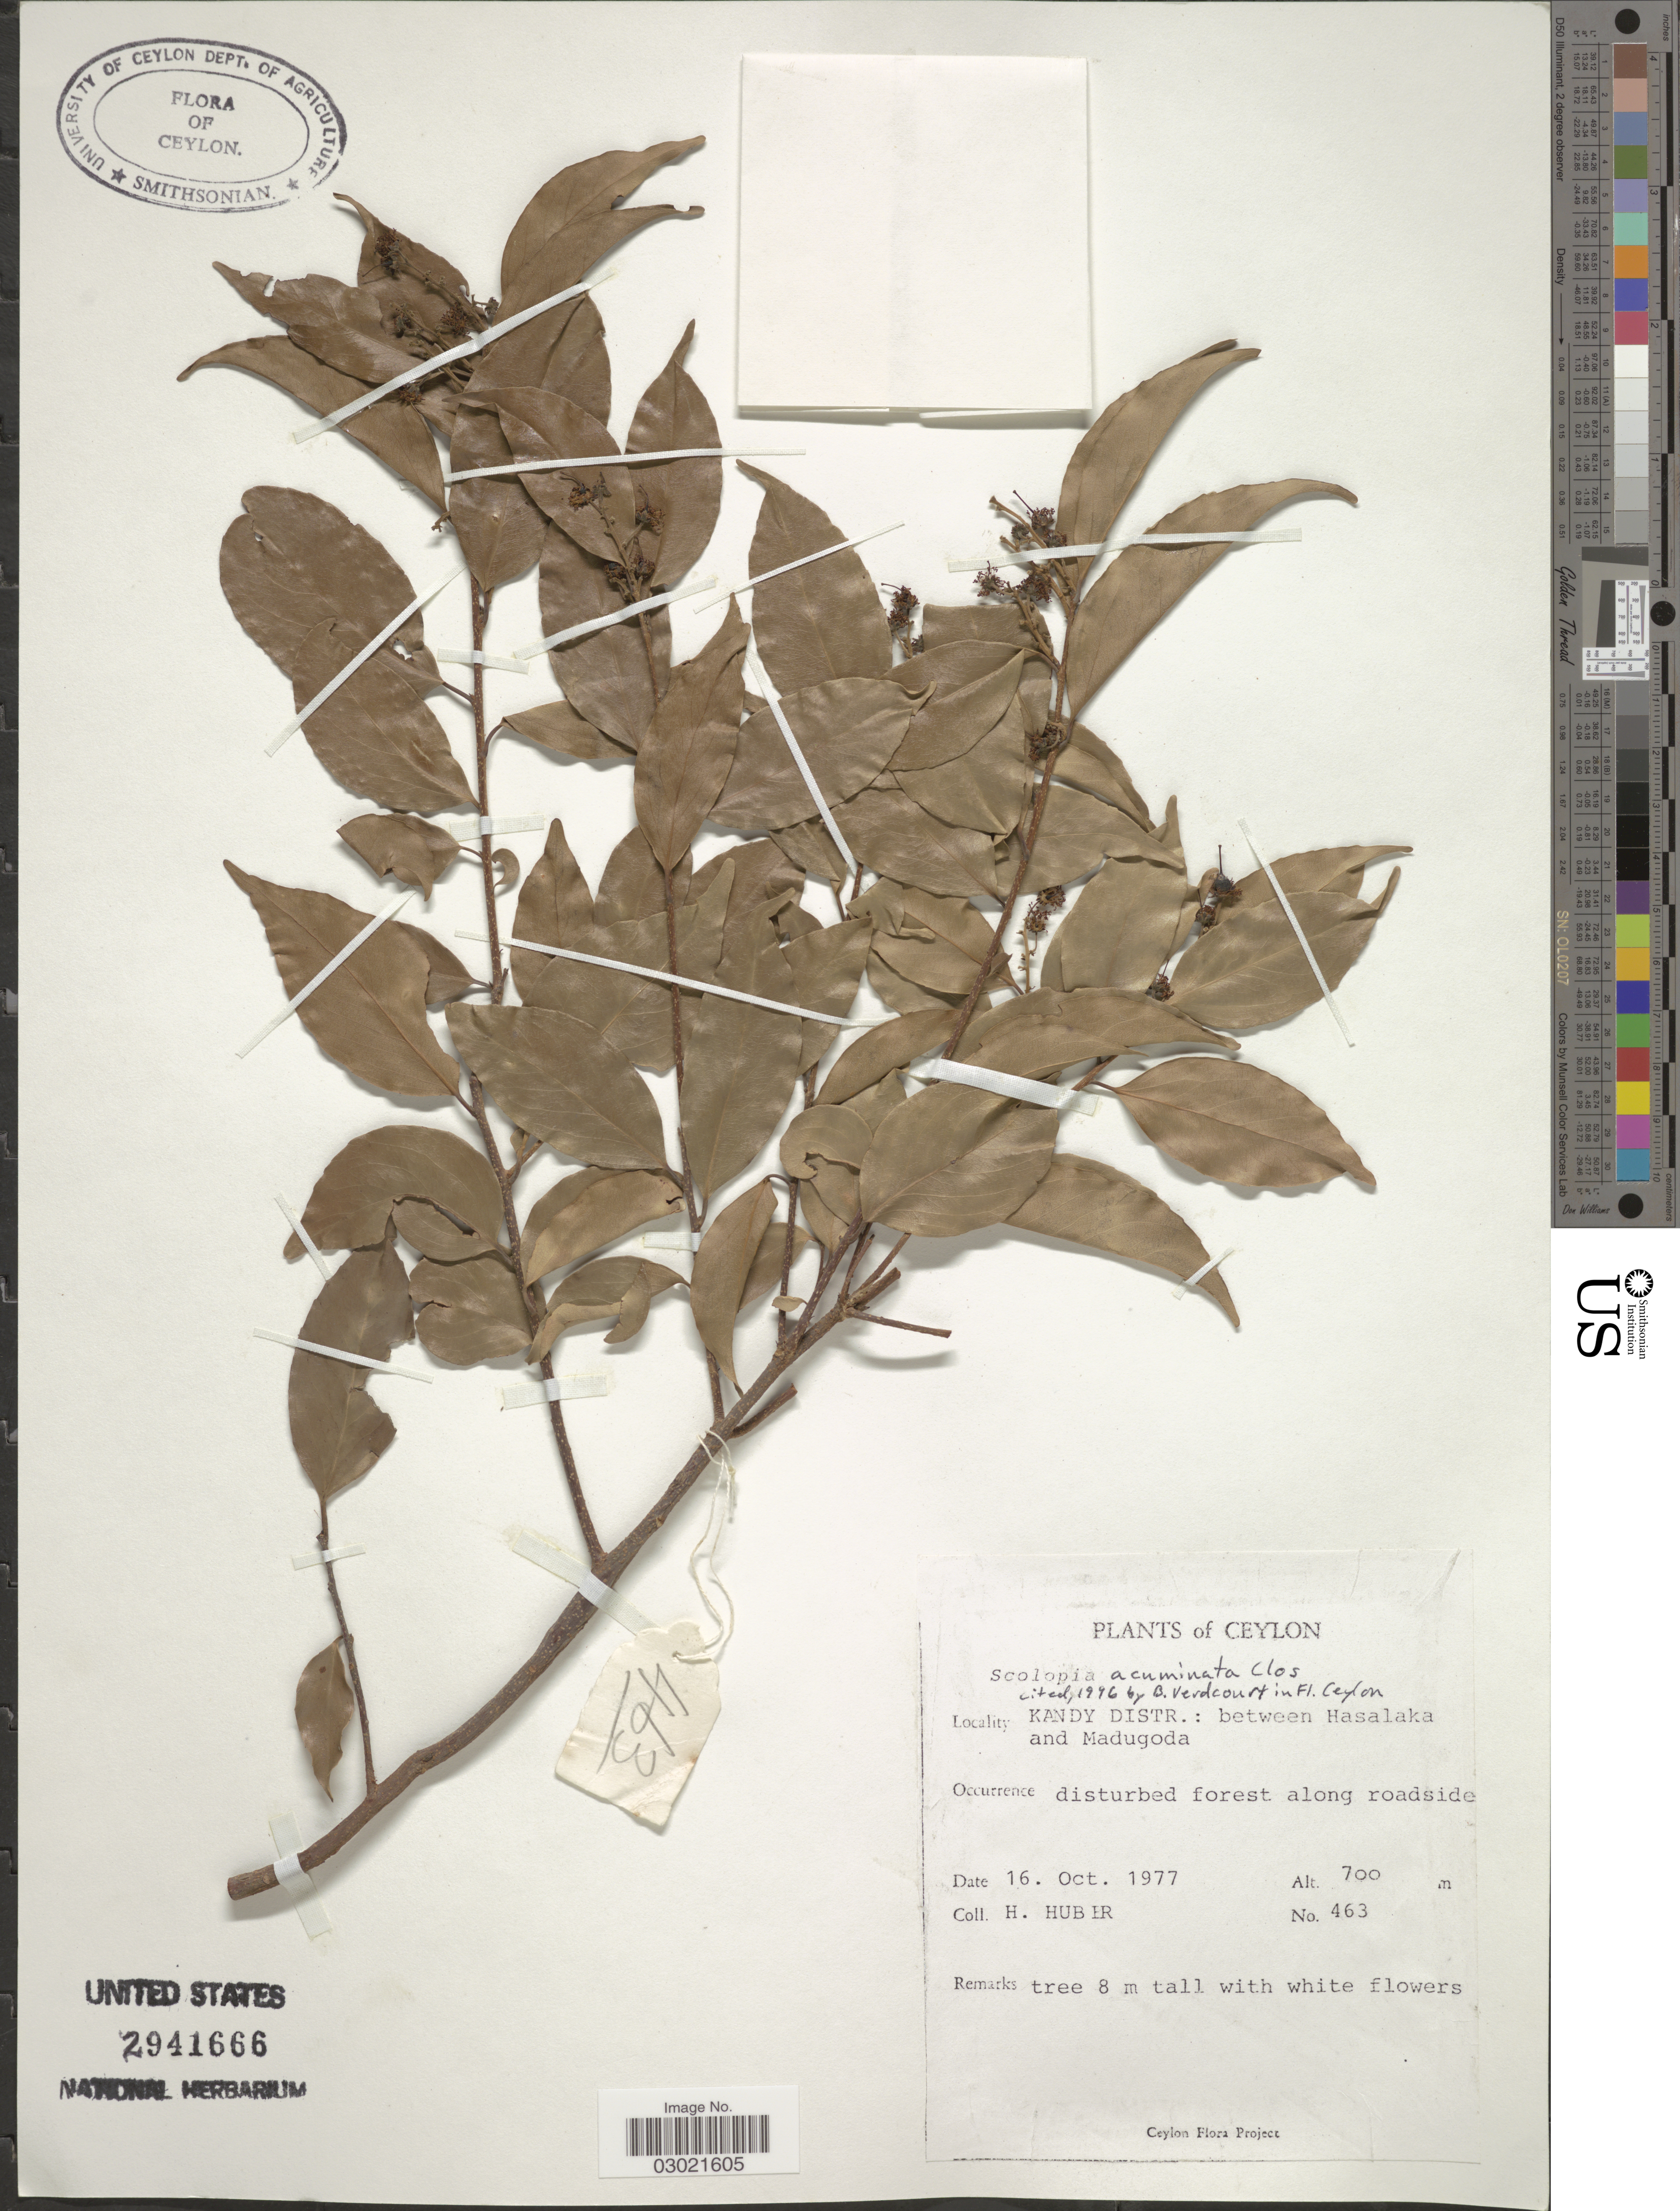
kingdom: Plantae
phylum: Tracheophyta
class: Magnoliopsida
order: Malpighiales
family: Salicaceae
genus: Scolopia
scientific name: Scolopia acuminata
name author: Clos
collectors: H. Huber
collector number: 463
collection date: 1977-10-16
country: Sri Lanka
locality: Ceylon. Kandy Distr.: between Hasalaka and Madugoda.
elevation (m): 700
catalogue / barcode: US 2941666